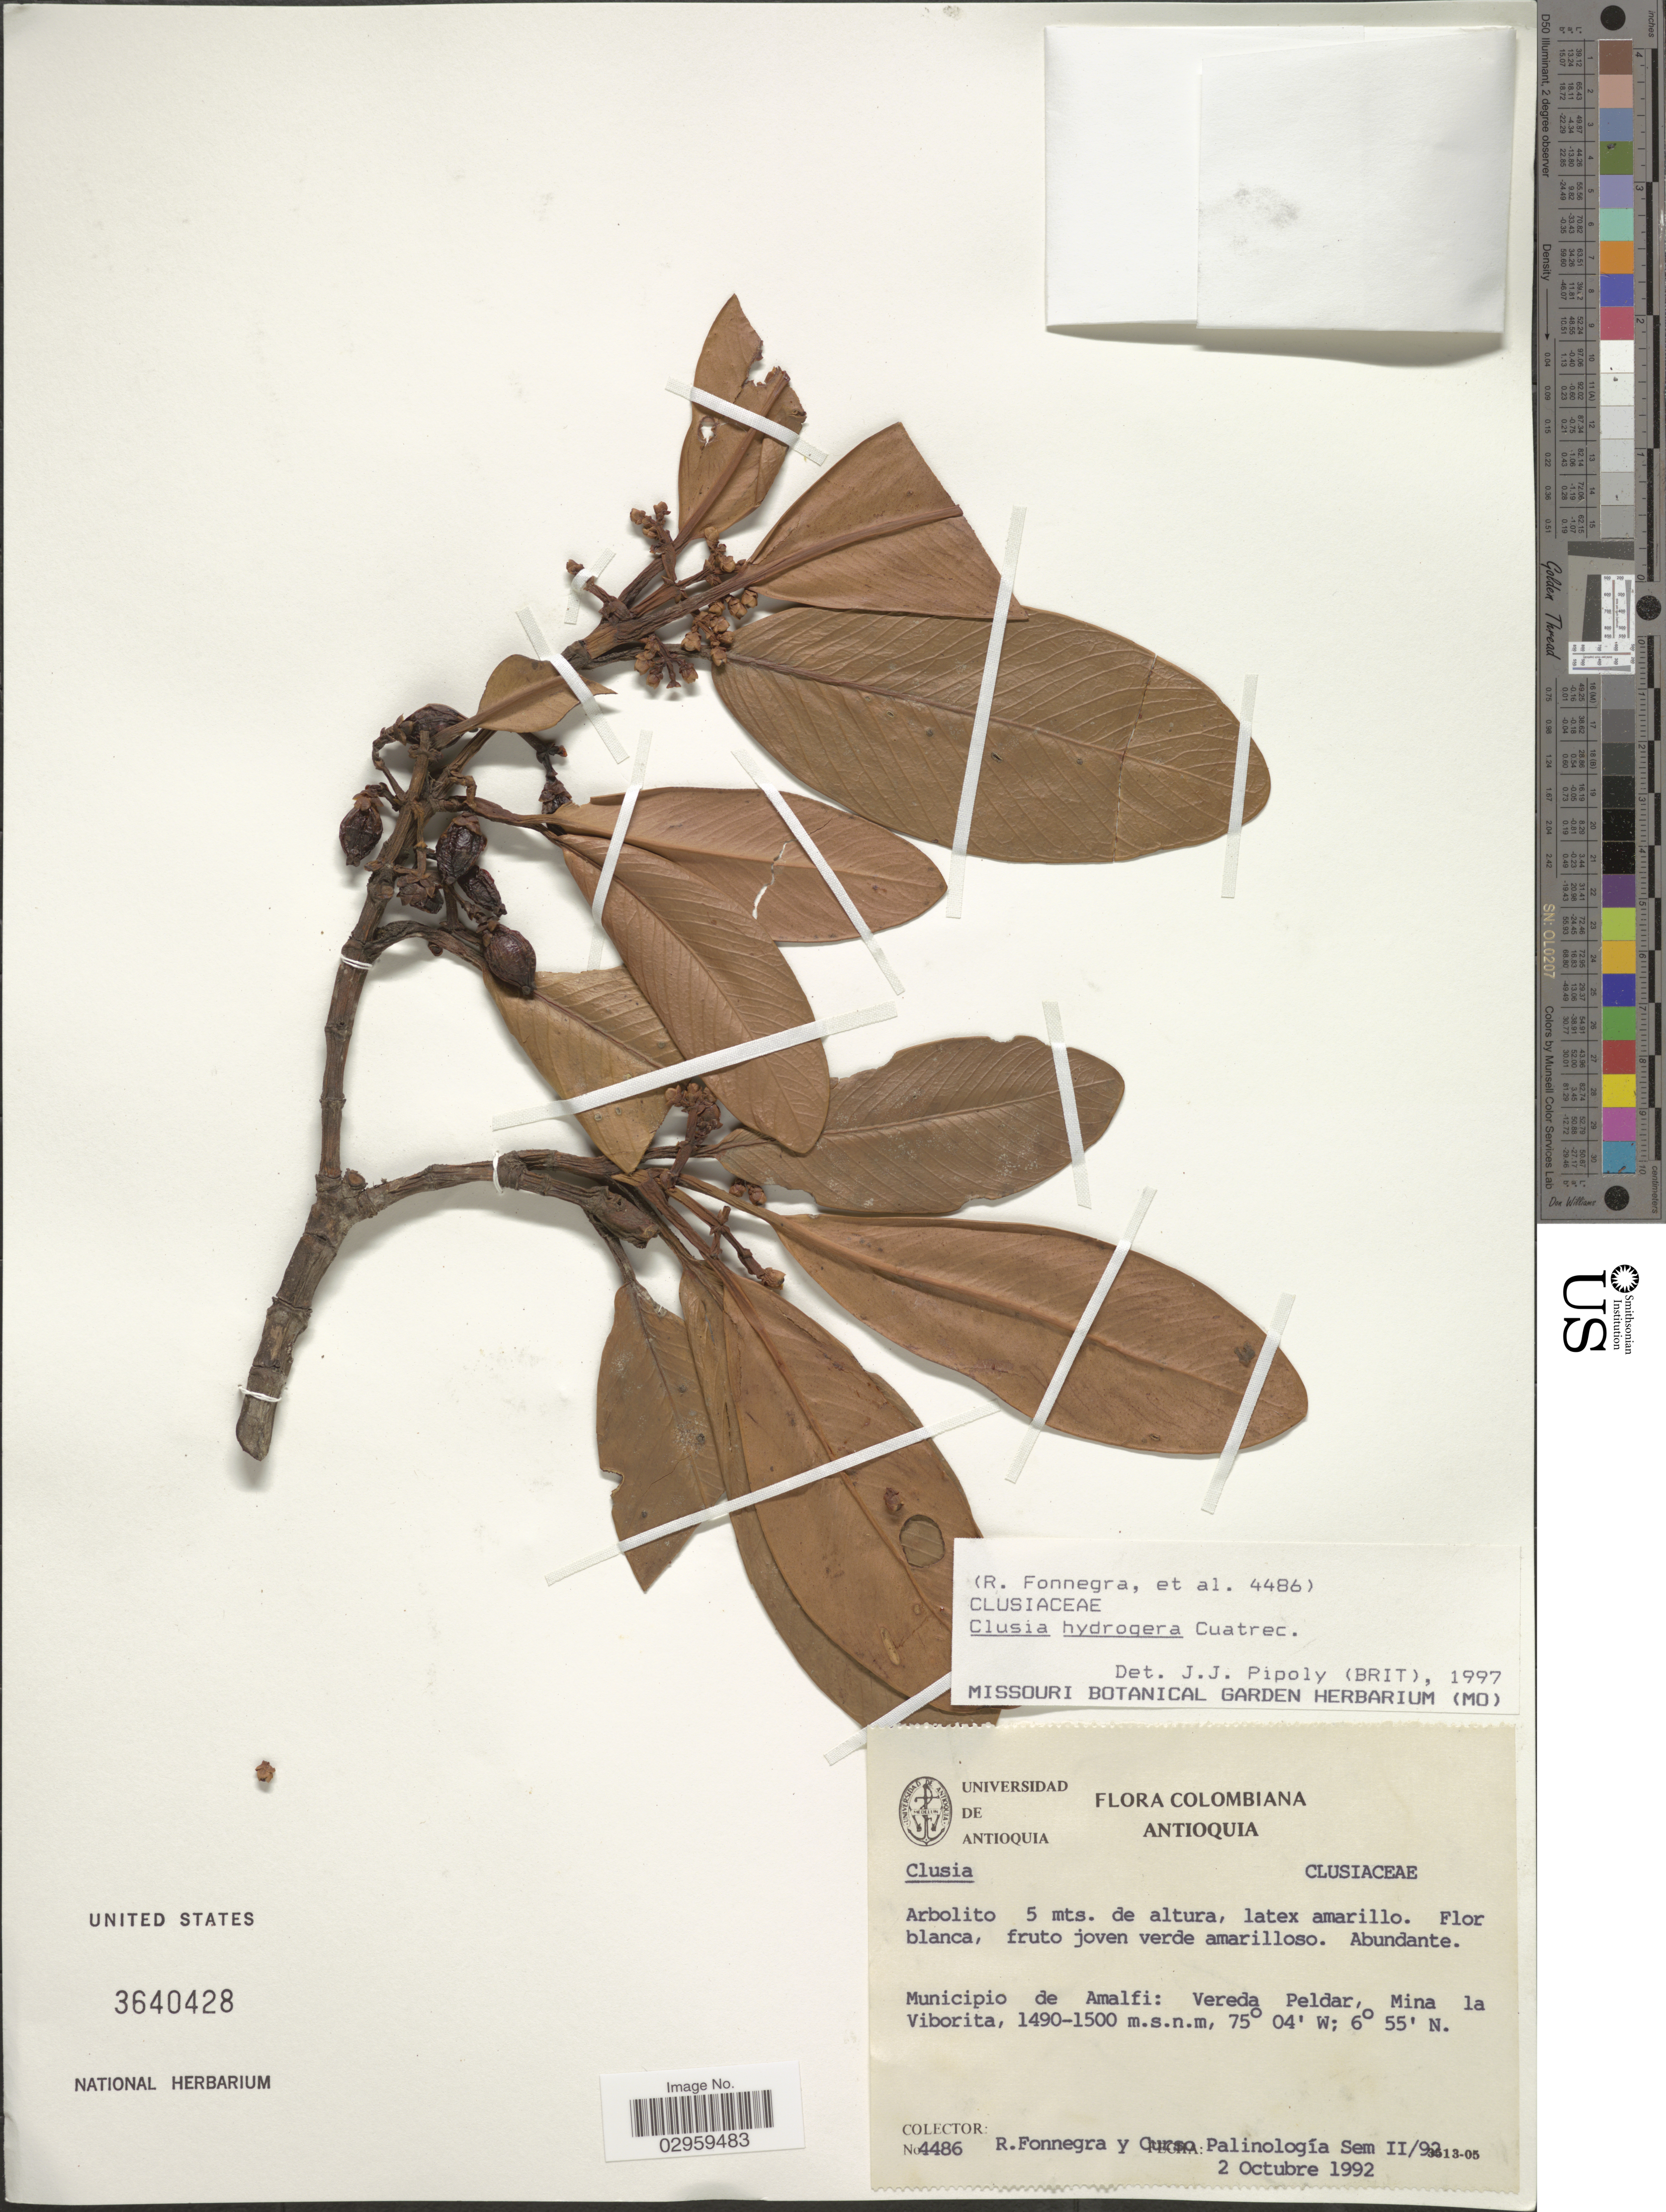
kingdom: Plantae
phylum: Tracheophyta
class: Magnoliopsida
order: Malpighiales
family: Clusiaceae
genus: Clusia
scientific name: Clusia hydrogera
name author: Cuatrec.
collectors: R. Fonnegra & Curso Palinología Sem II/92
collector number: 4486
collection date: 1992-10-02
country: Colombia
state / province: Antioquia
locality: Municipio de Amalfi: Vereda Peldar, Mina la Viborita.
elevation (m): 1490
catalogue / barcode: US 3640428